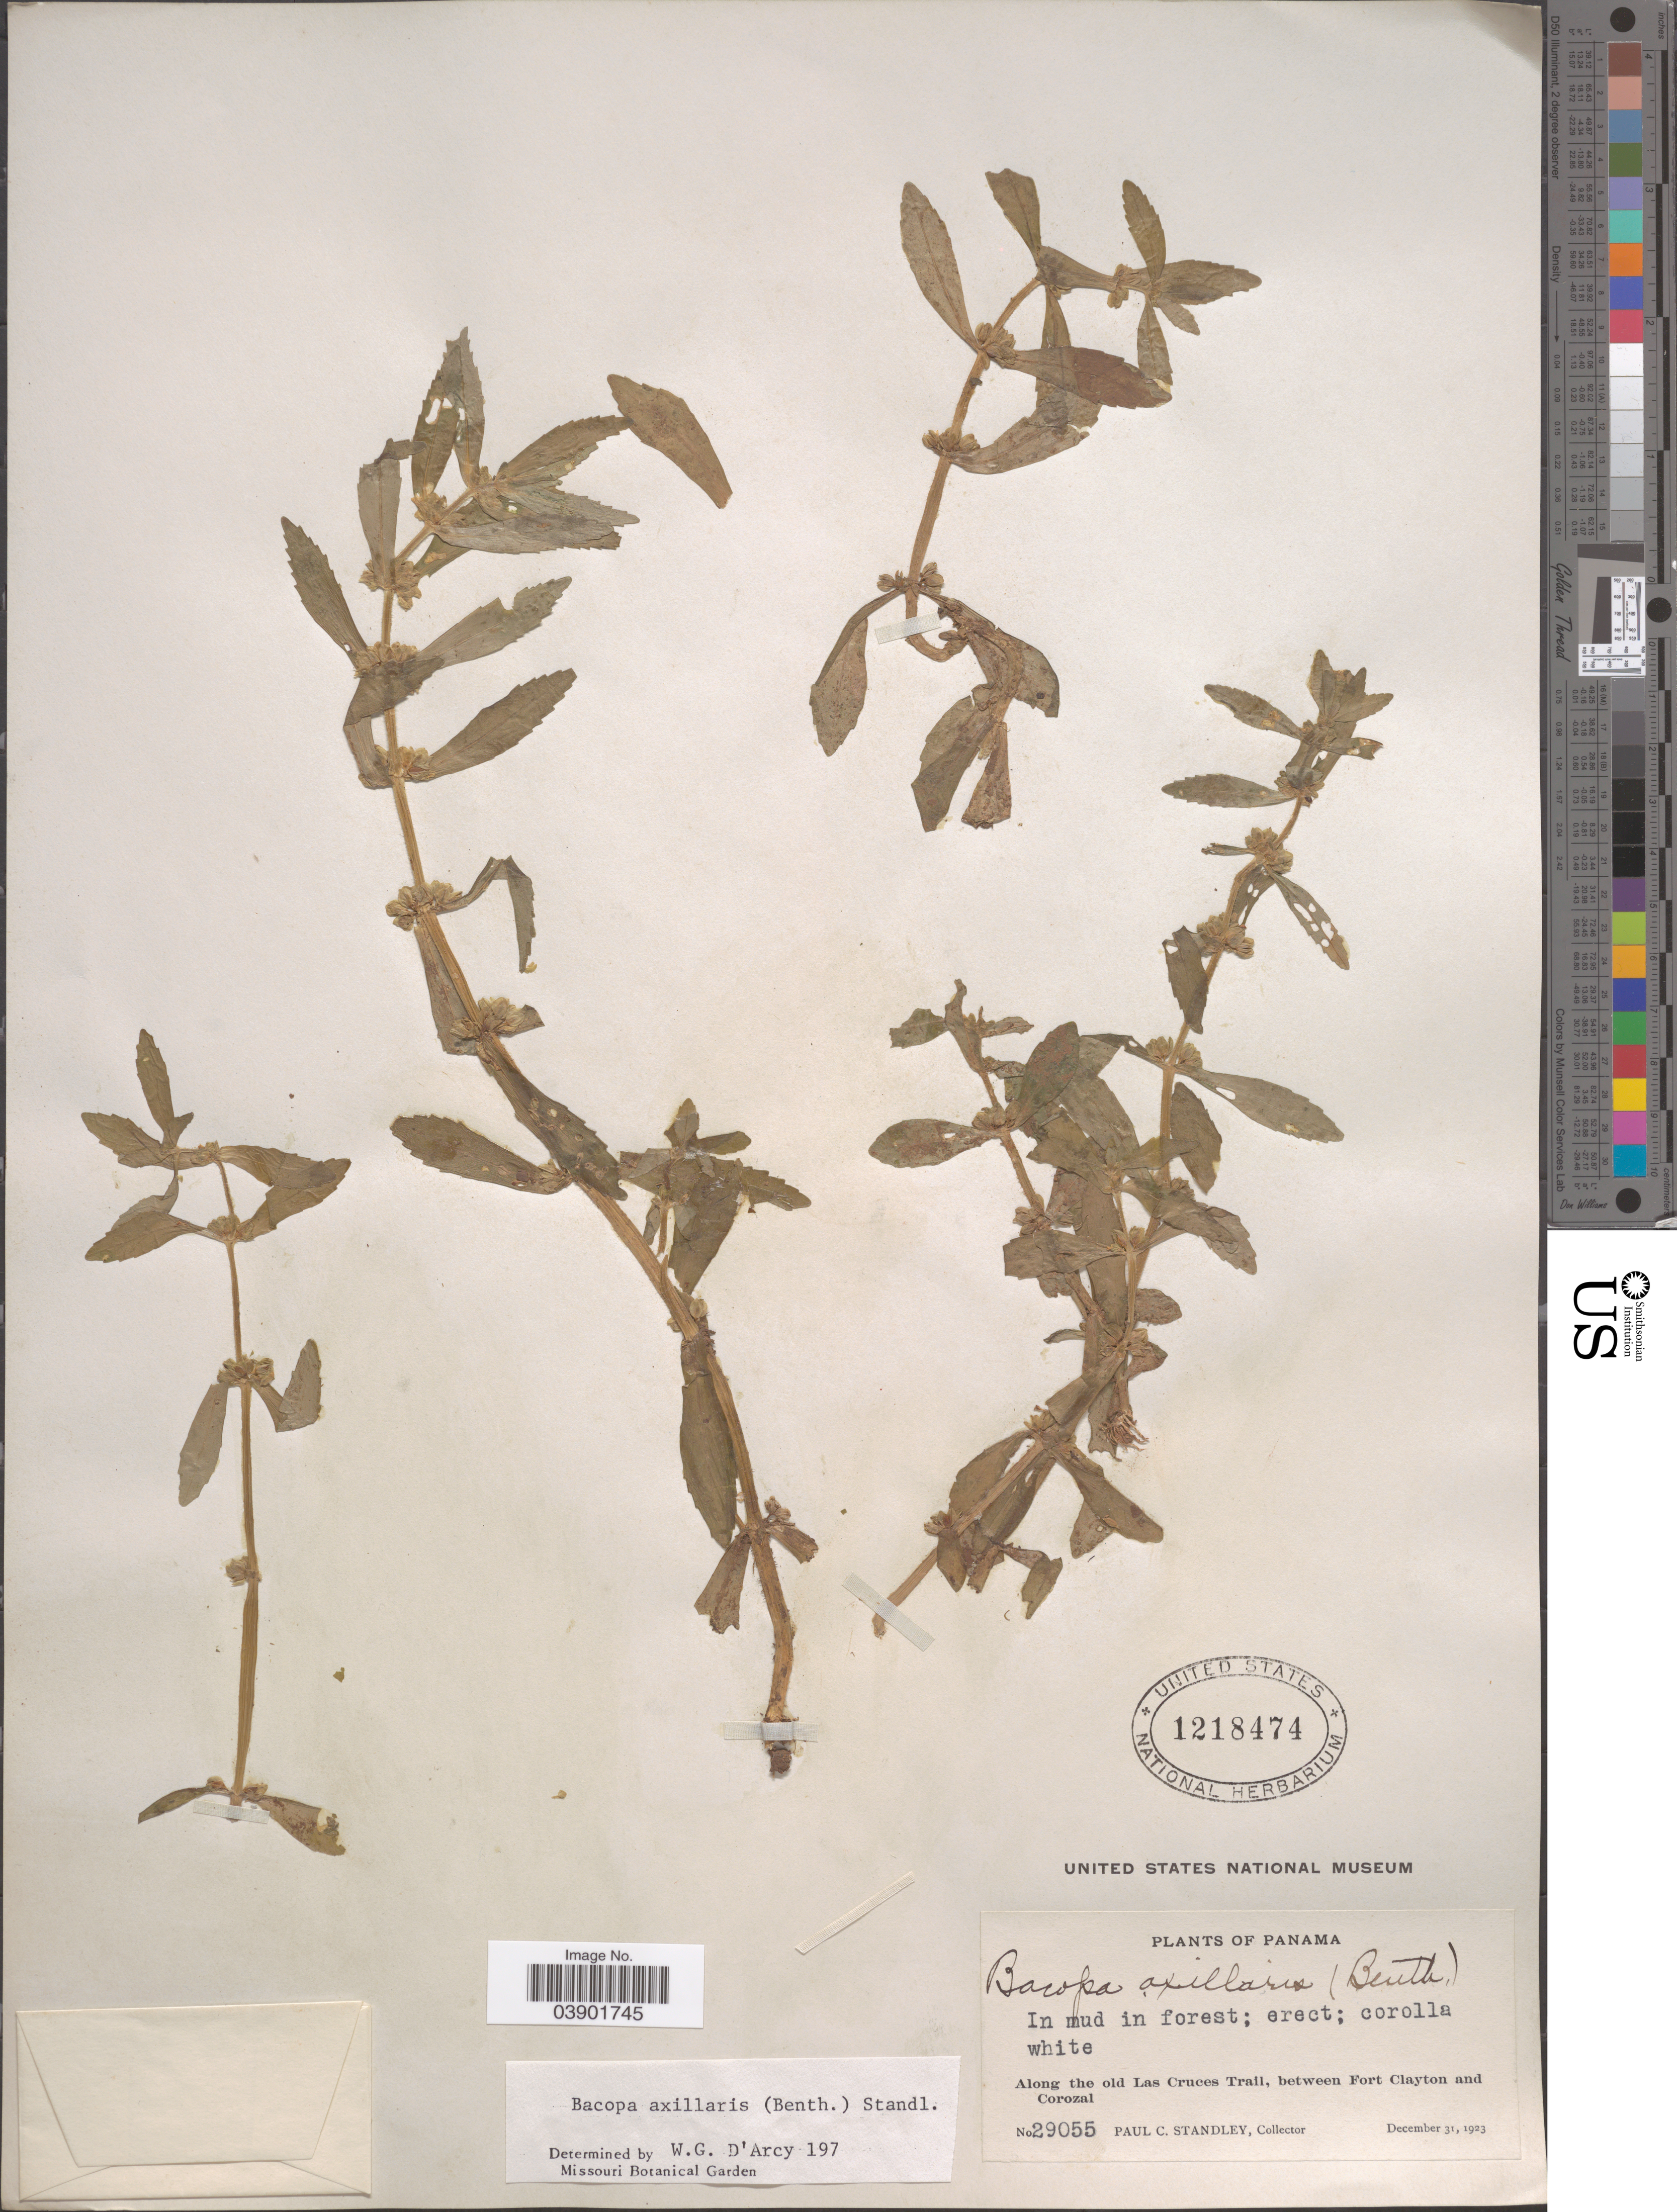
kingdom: Plantae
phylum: Tracheophyta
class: Magnoliopsida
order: Lamiales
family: Plantaginaceae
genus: Bacopa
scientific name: Bacopa axillaris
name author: (Benth.) Standl.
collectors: P. C. Standley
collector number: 29055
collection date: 1923-12-31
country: Panama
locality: Along the old Las Cruces Trail, between Fort Clayton and Corozal.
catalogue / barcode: US 1218474